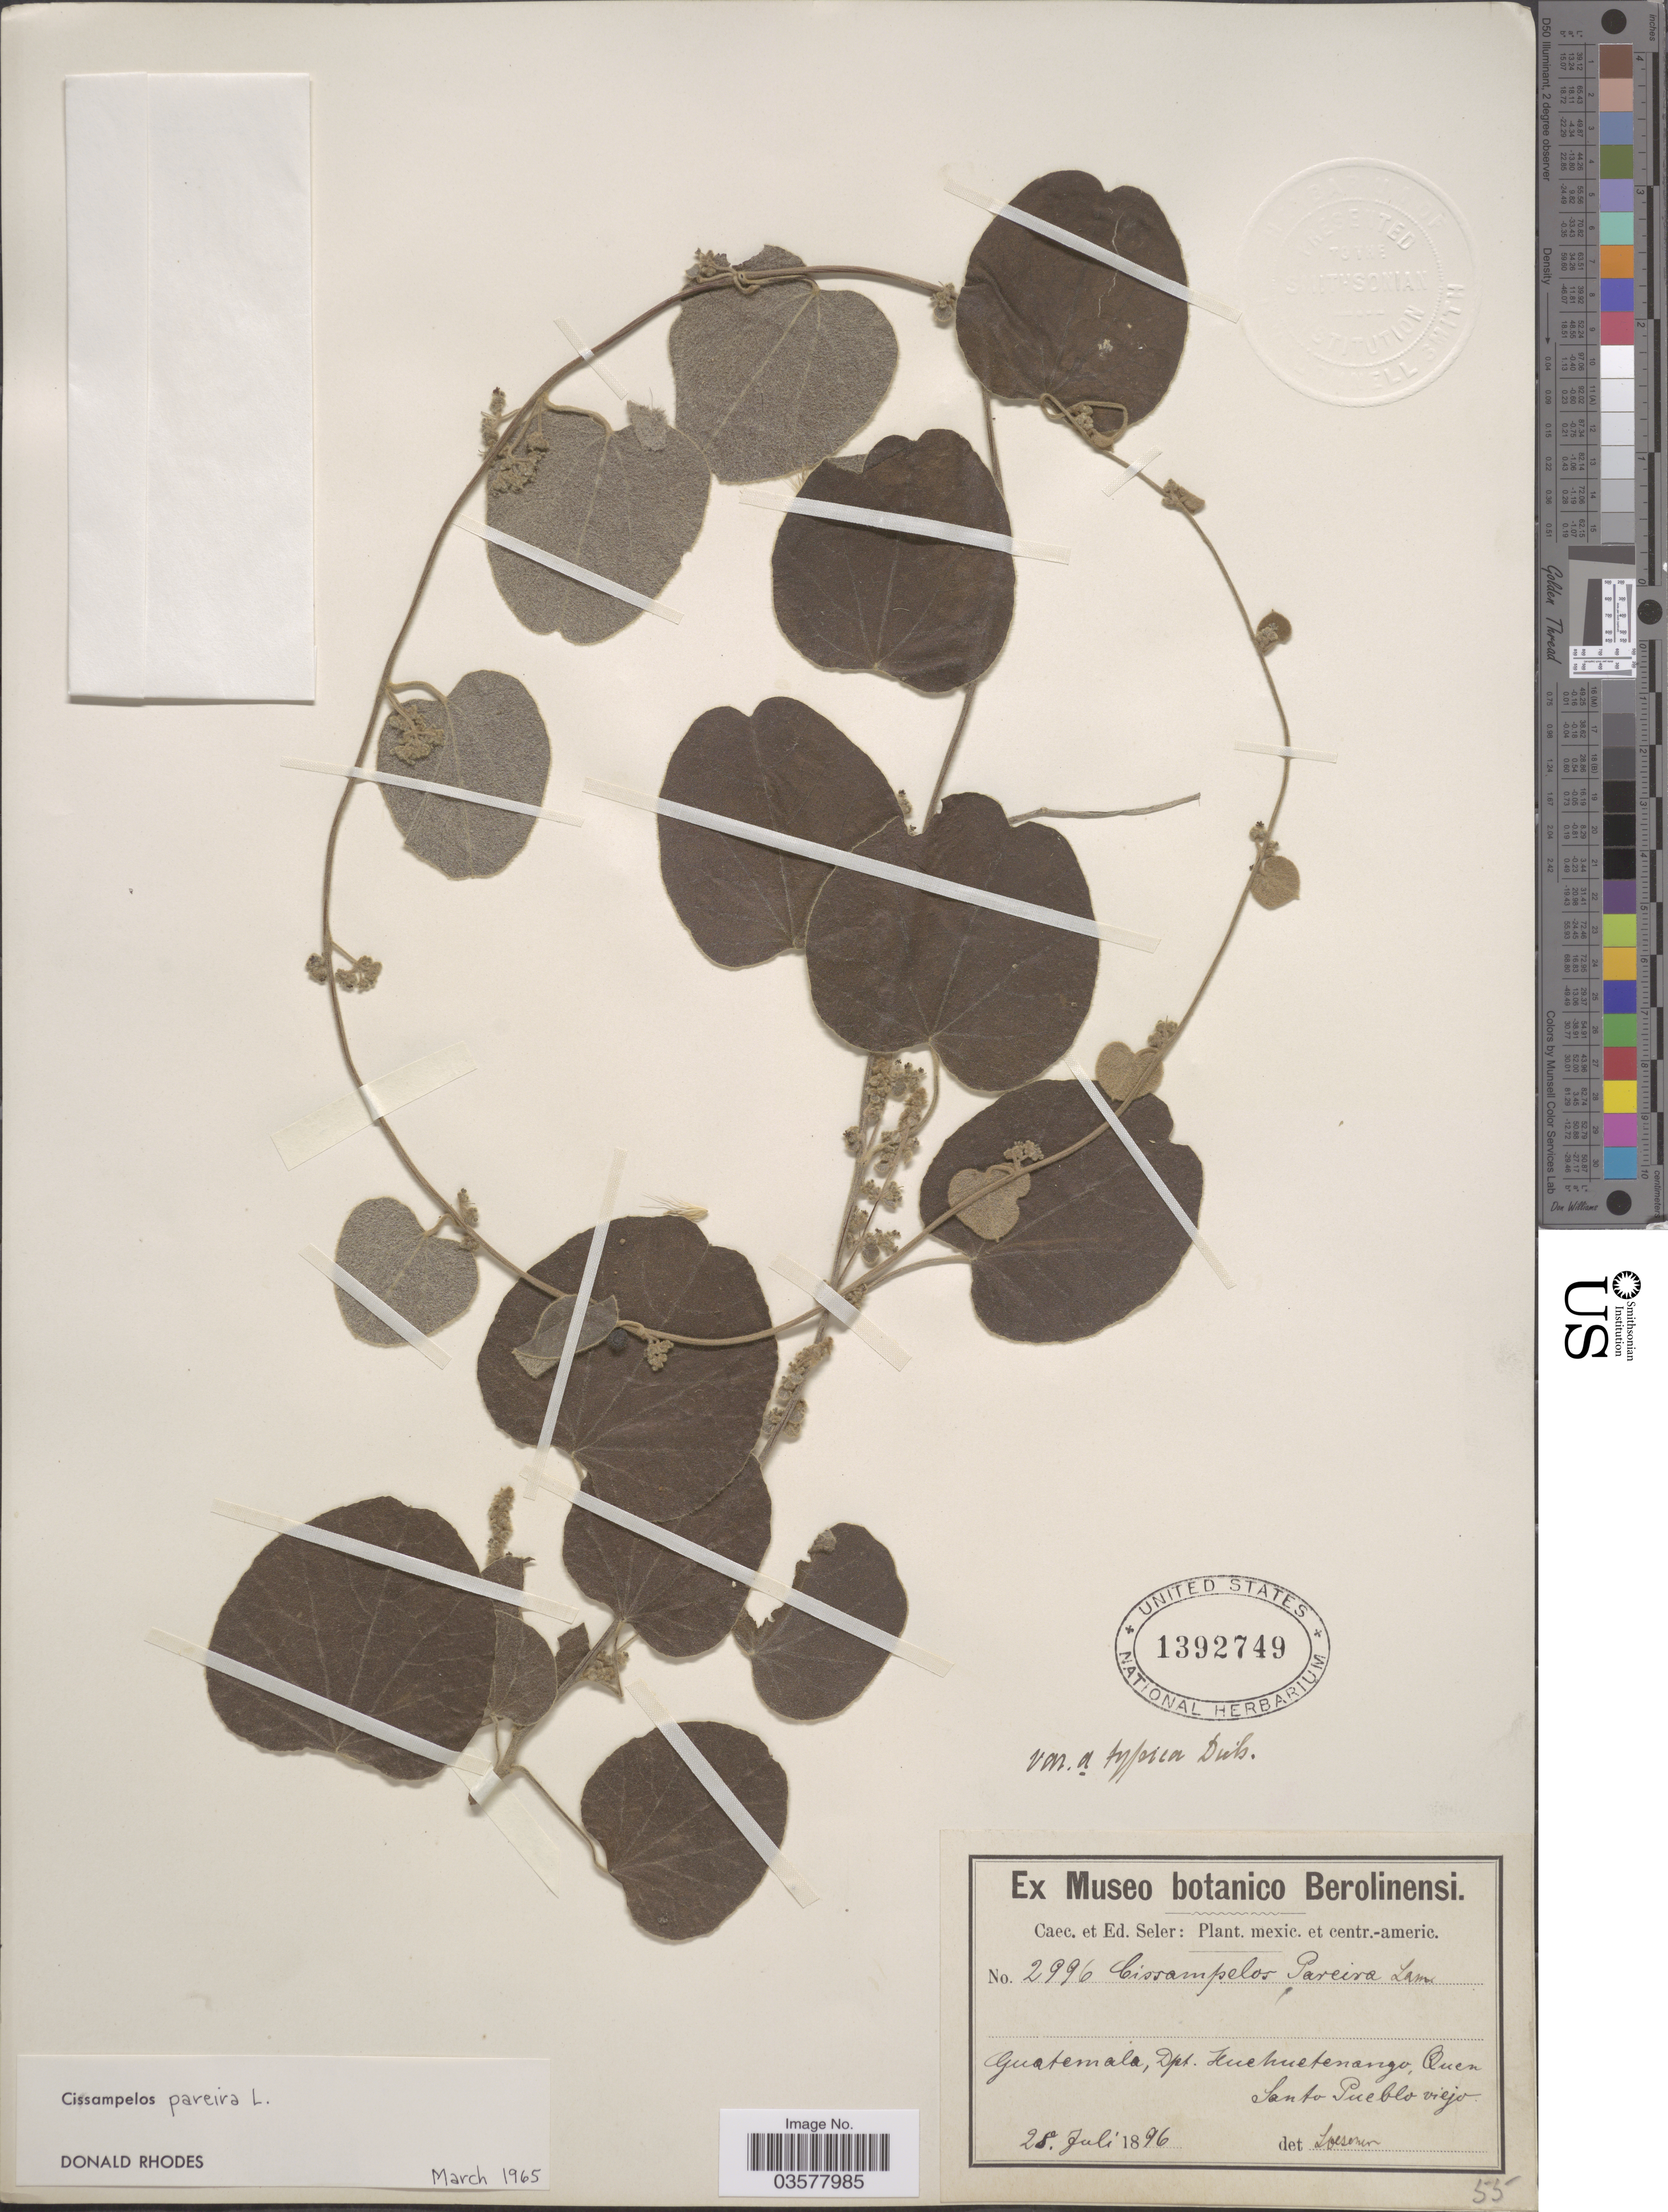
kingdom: Plantae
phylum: Tracheophyta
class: Magnoliopsida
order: Ranunculales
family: Menispermaceae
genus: Cissampelos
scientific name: Cissampelos pareira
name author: L.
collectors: ex Caec. et Ed Seler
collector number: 2996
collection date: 1896-07-28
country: Guatemala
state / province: Huehuetenango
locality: Dpt. Huehuetenango, Quen. Santo Pueblo viejo.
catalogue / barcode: US 1392749